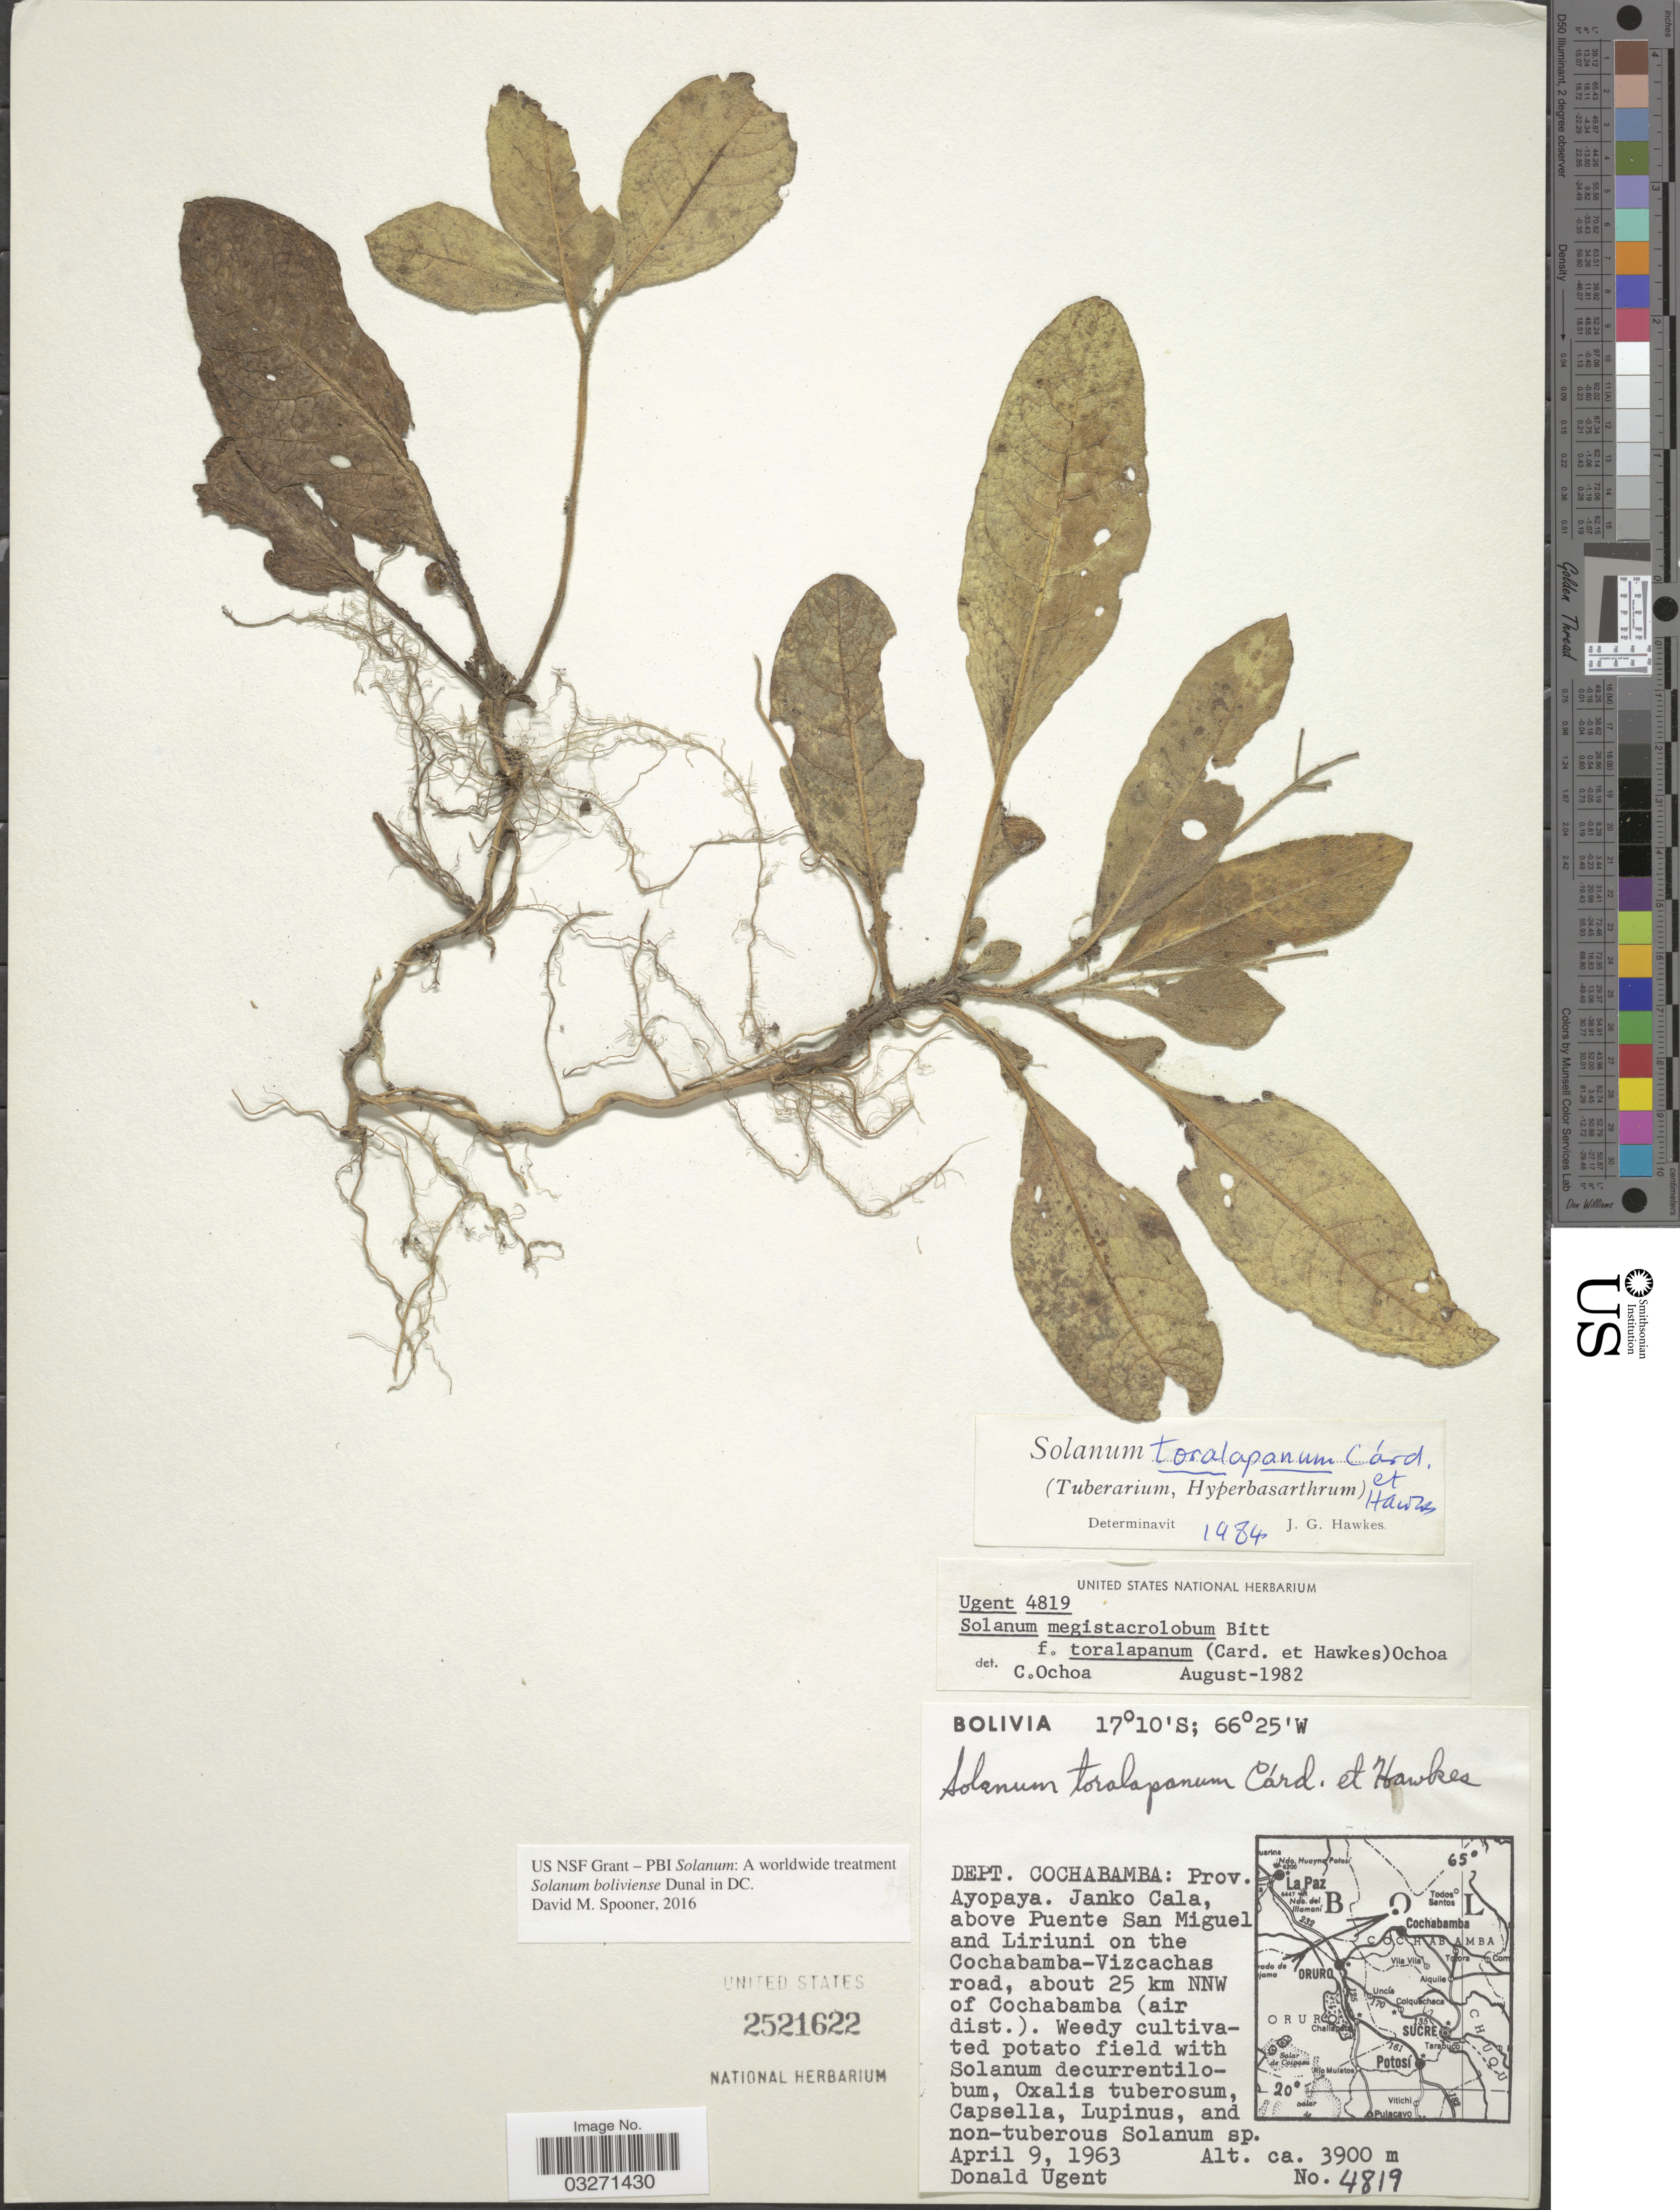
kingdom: Plantae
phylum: Tracheophyta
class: Magnoliopsida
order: Solanales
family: Solanaceae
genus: Solanum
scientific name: Solanum boliviense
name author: Dunal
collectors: D. Ugent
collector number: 4819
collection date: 1963-04-09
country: Bolivia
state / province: Cochabamba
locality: Dept. Cochabamba: Prov. Ayopaya, Janko Cala, above Puente San Miguel and Liriuni on the Cochabamba-Vizcachas road, about 25 km NNW of Cochabamba (air dist.).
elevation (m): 3900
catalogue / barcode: US 2521622